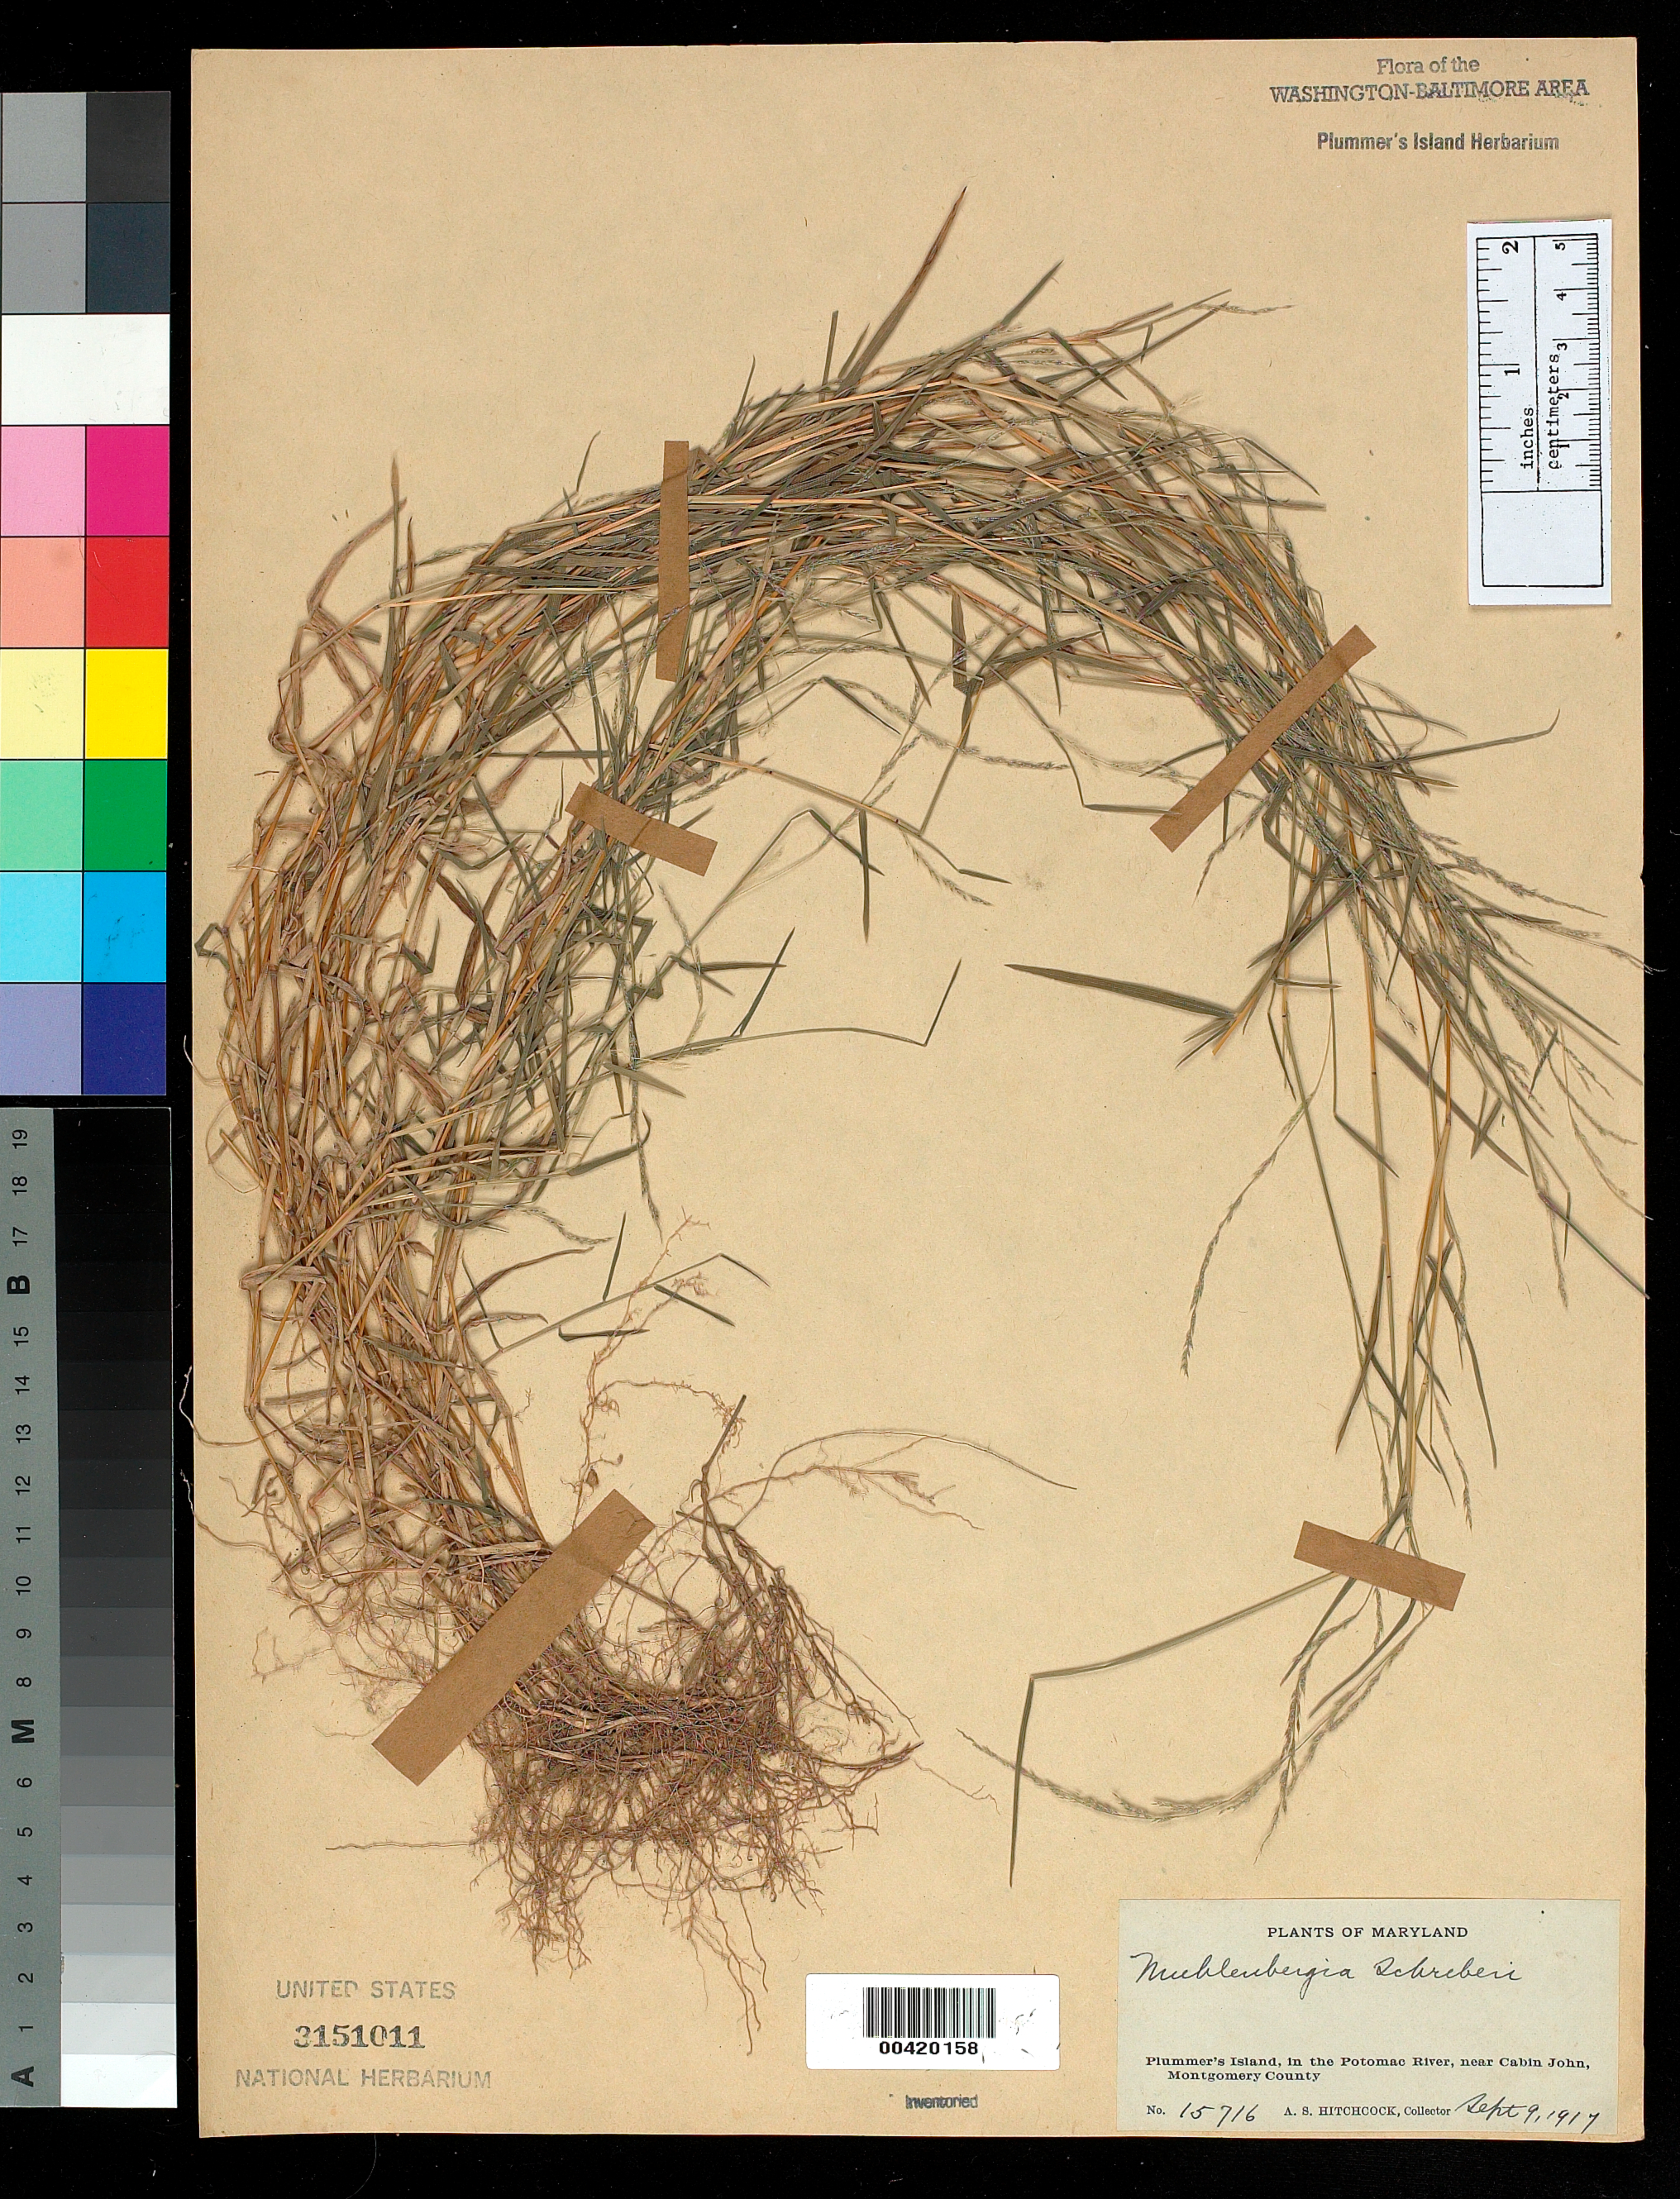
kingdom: Plantae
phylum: Tracheophyta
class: Liliopsida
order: Poales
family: Poaceae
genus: Muhlenbergia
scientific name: Muhlenbergia schreberi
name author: J.F. Gmel.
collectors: A. S. Hitchcock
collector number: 15716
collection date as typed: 09 Sep 1917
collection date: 1917-09-09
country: United States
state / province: Maryland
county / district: Montgomery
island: Plummers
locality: Plummer's Island C. & O. Canal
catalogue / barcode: US 3151011